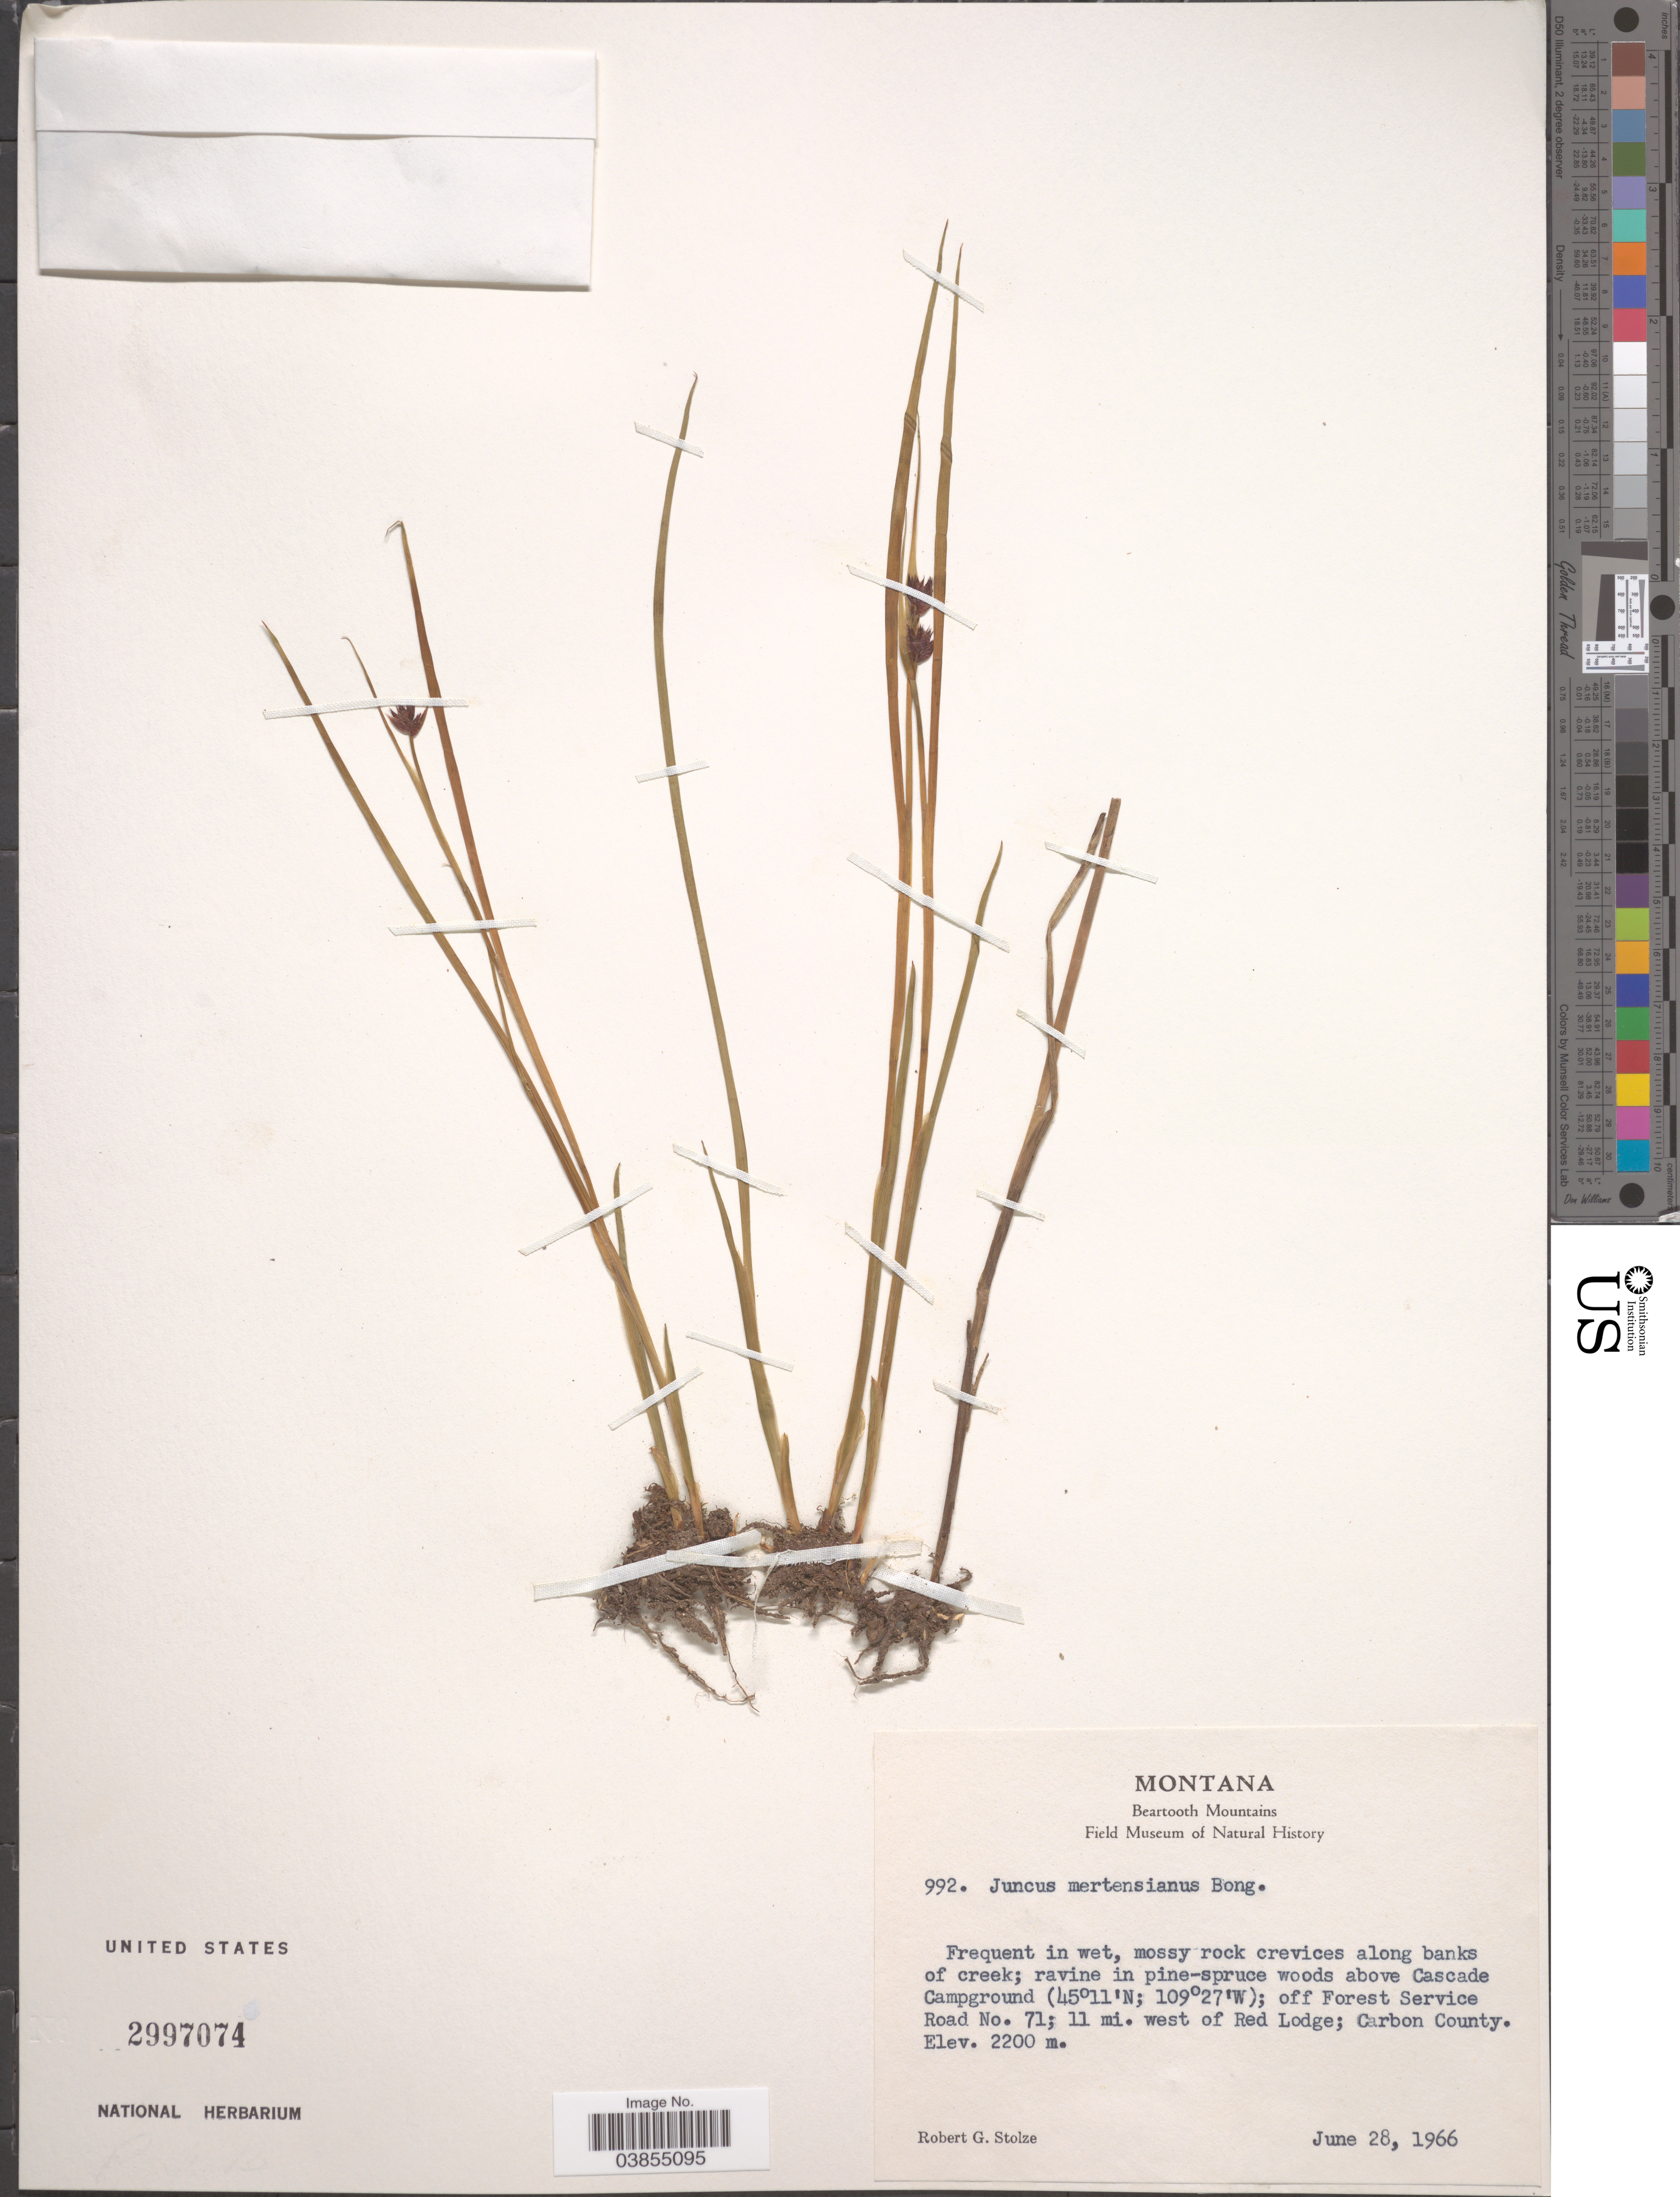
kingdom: Plantae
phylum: Tracheophyta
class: Liliopsida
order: Poales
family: Juncaceae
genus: Juncus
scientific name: Juncus mertensianus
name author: Bong.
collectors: R. G. Stolze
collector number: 992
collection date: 1966-06-28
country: United States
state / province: Montana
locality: Beartooth Mountains. Along banks of creek; above Cascade Campground; off Forest Service Road No. 71; 11 mi. west of Red Lodge; Carbon County.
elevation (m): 2200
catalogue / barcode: US 2997074